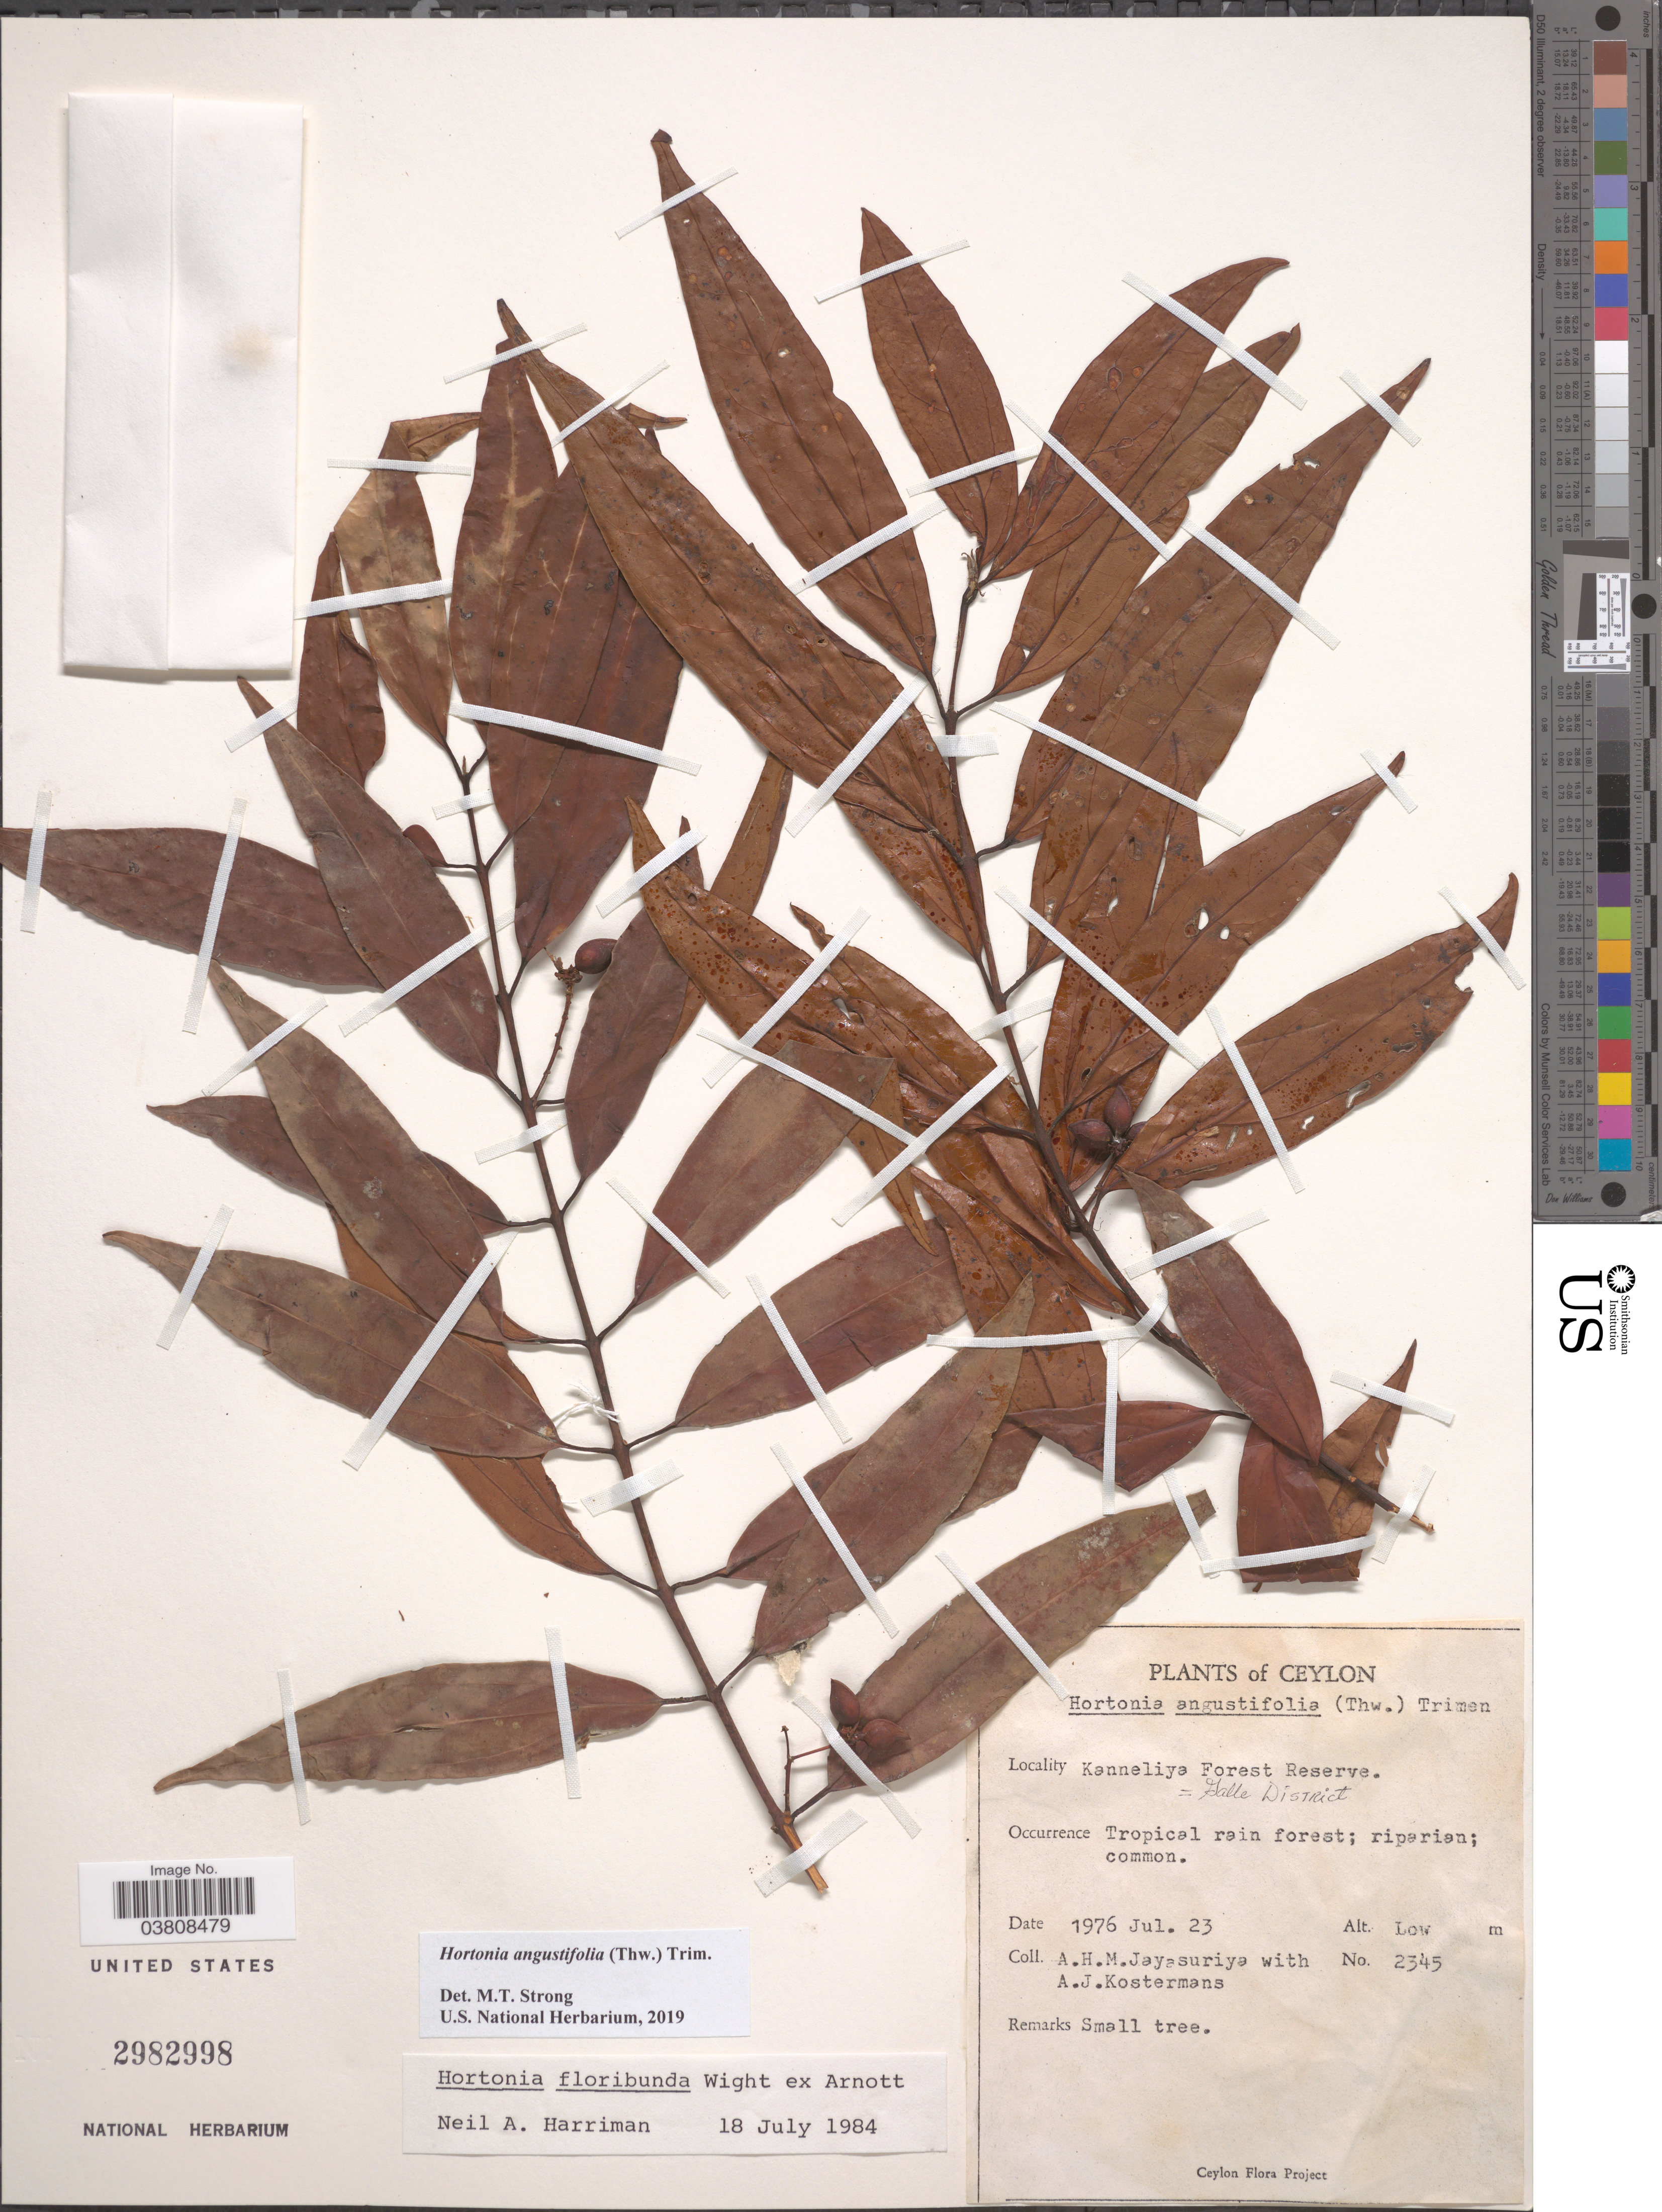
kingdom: Plantae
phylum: Tracheophyta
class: Magnoliopsida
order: Laurales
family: Monimiaceae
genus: Hortonia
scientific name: Hortonia angustifolia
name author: Trimen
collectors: A. H. Jayasuriya & A. J. G. Kostermans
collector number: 2345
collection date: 1976-07-23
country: Sri Lanka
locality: Ceylon. Kanneliya Forest Reserve. Galle District. Tropical rain forest.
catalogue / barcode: US 2982998